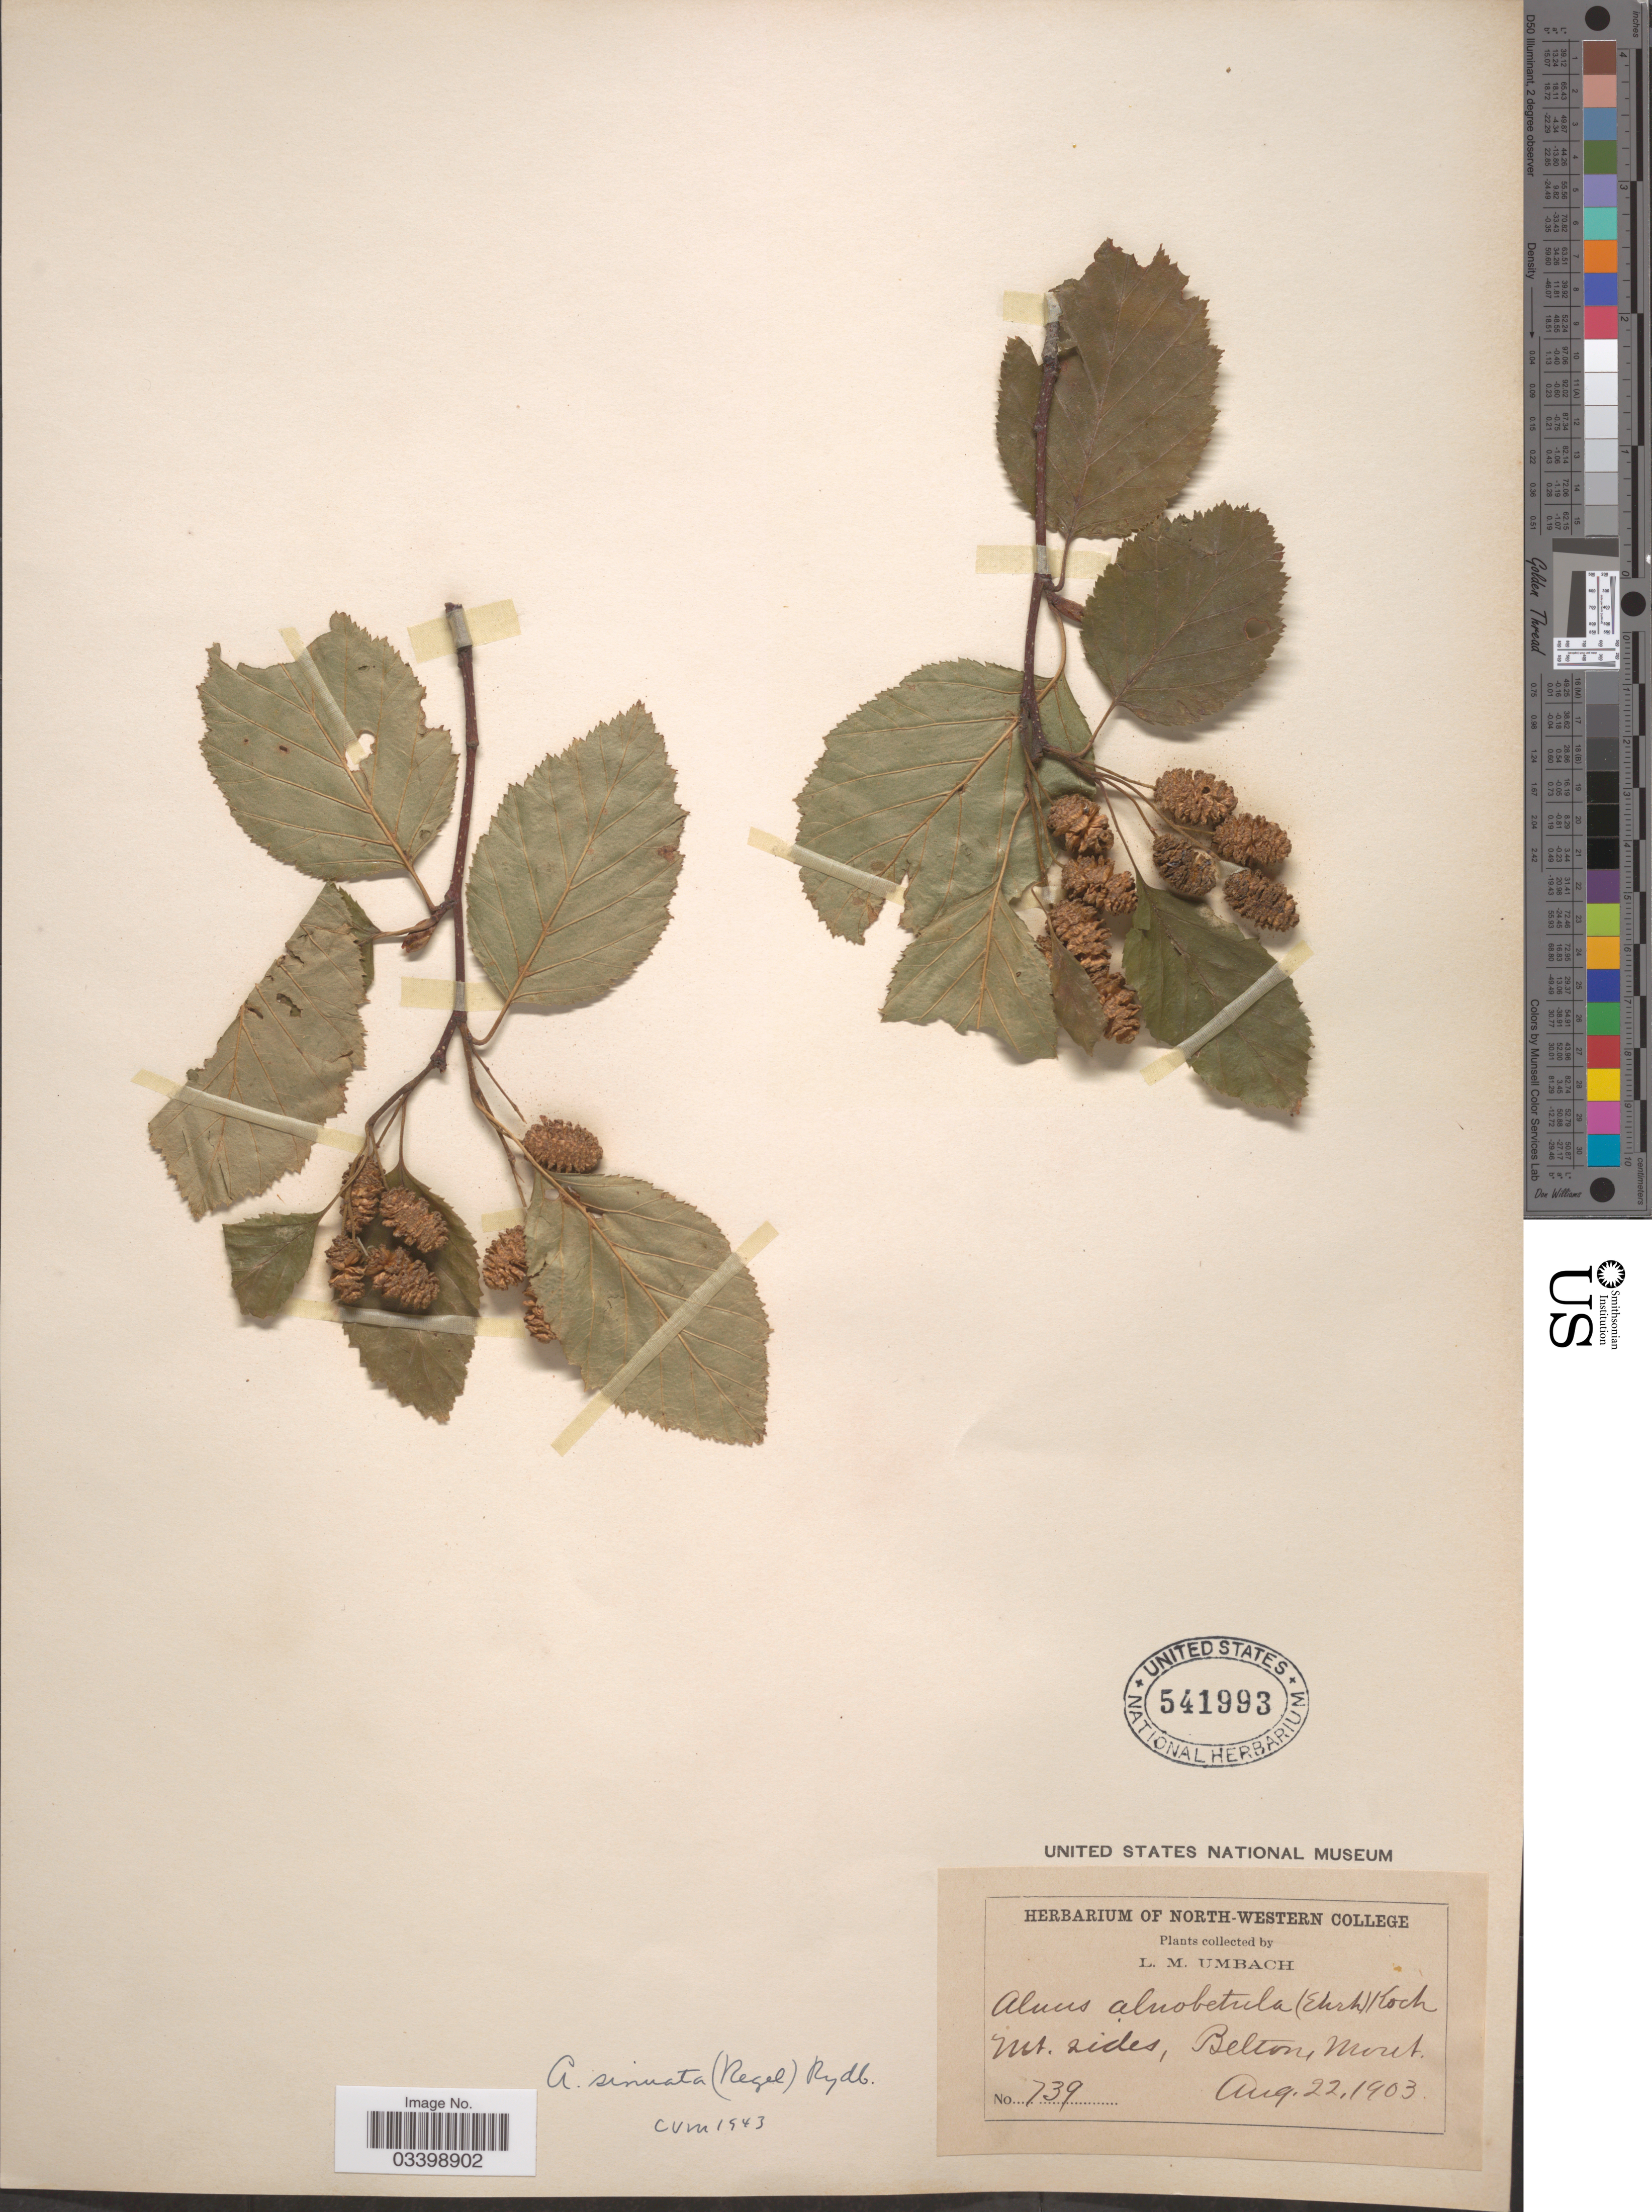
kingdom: Plantae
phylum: Tracheophyta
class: Magnoliopsida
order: Fagales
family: Betulaceae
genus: Alnus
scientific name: Alnus viridis subsp. sinuata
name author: Regel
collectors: L. M. Umbach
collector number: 739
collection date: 1903-08-22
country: United States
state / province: Montana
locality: Mt. sides, Belton.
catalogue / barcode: US 541993